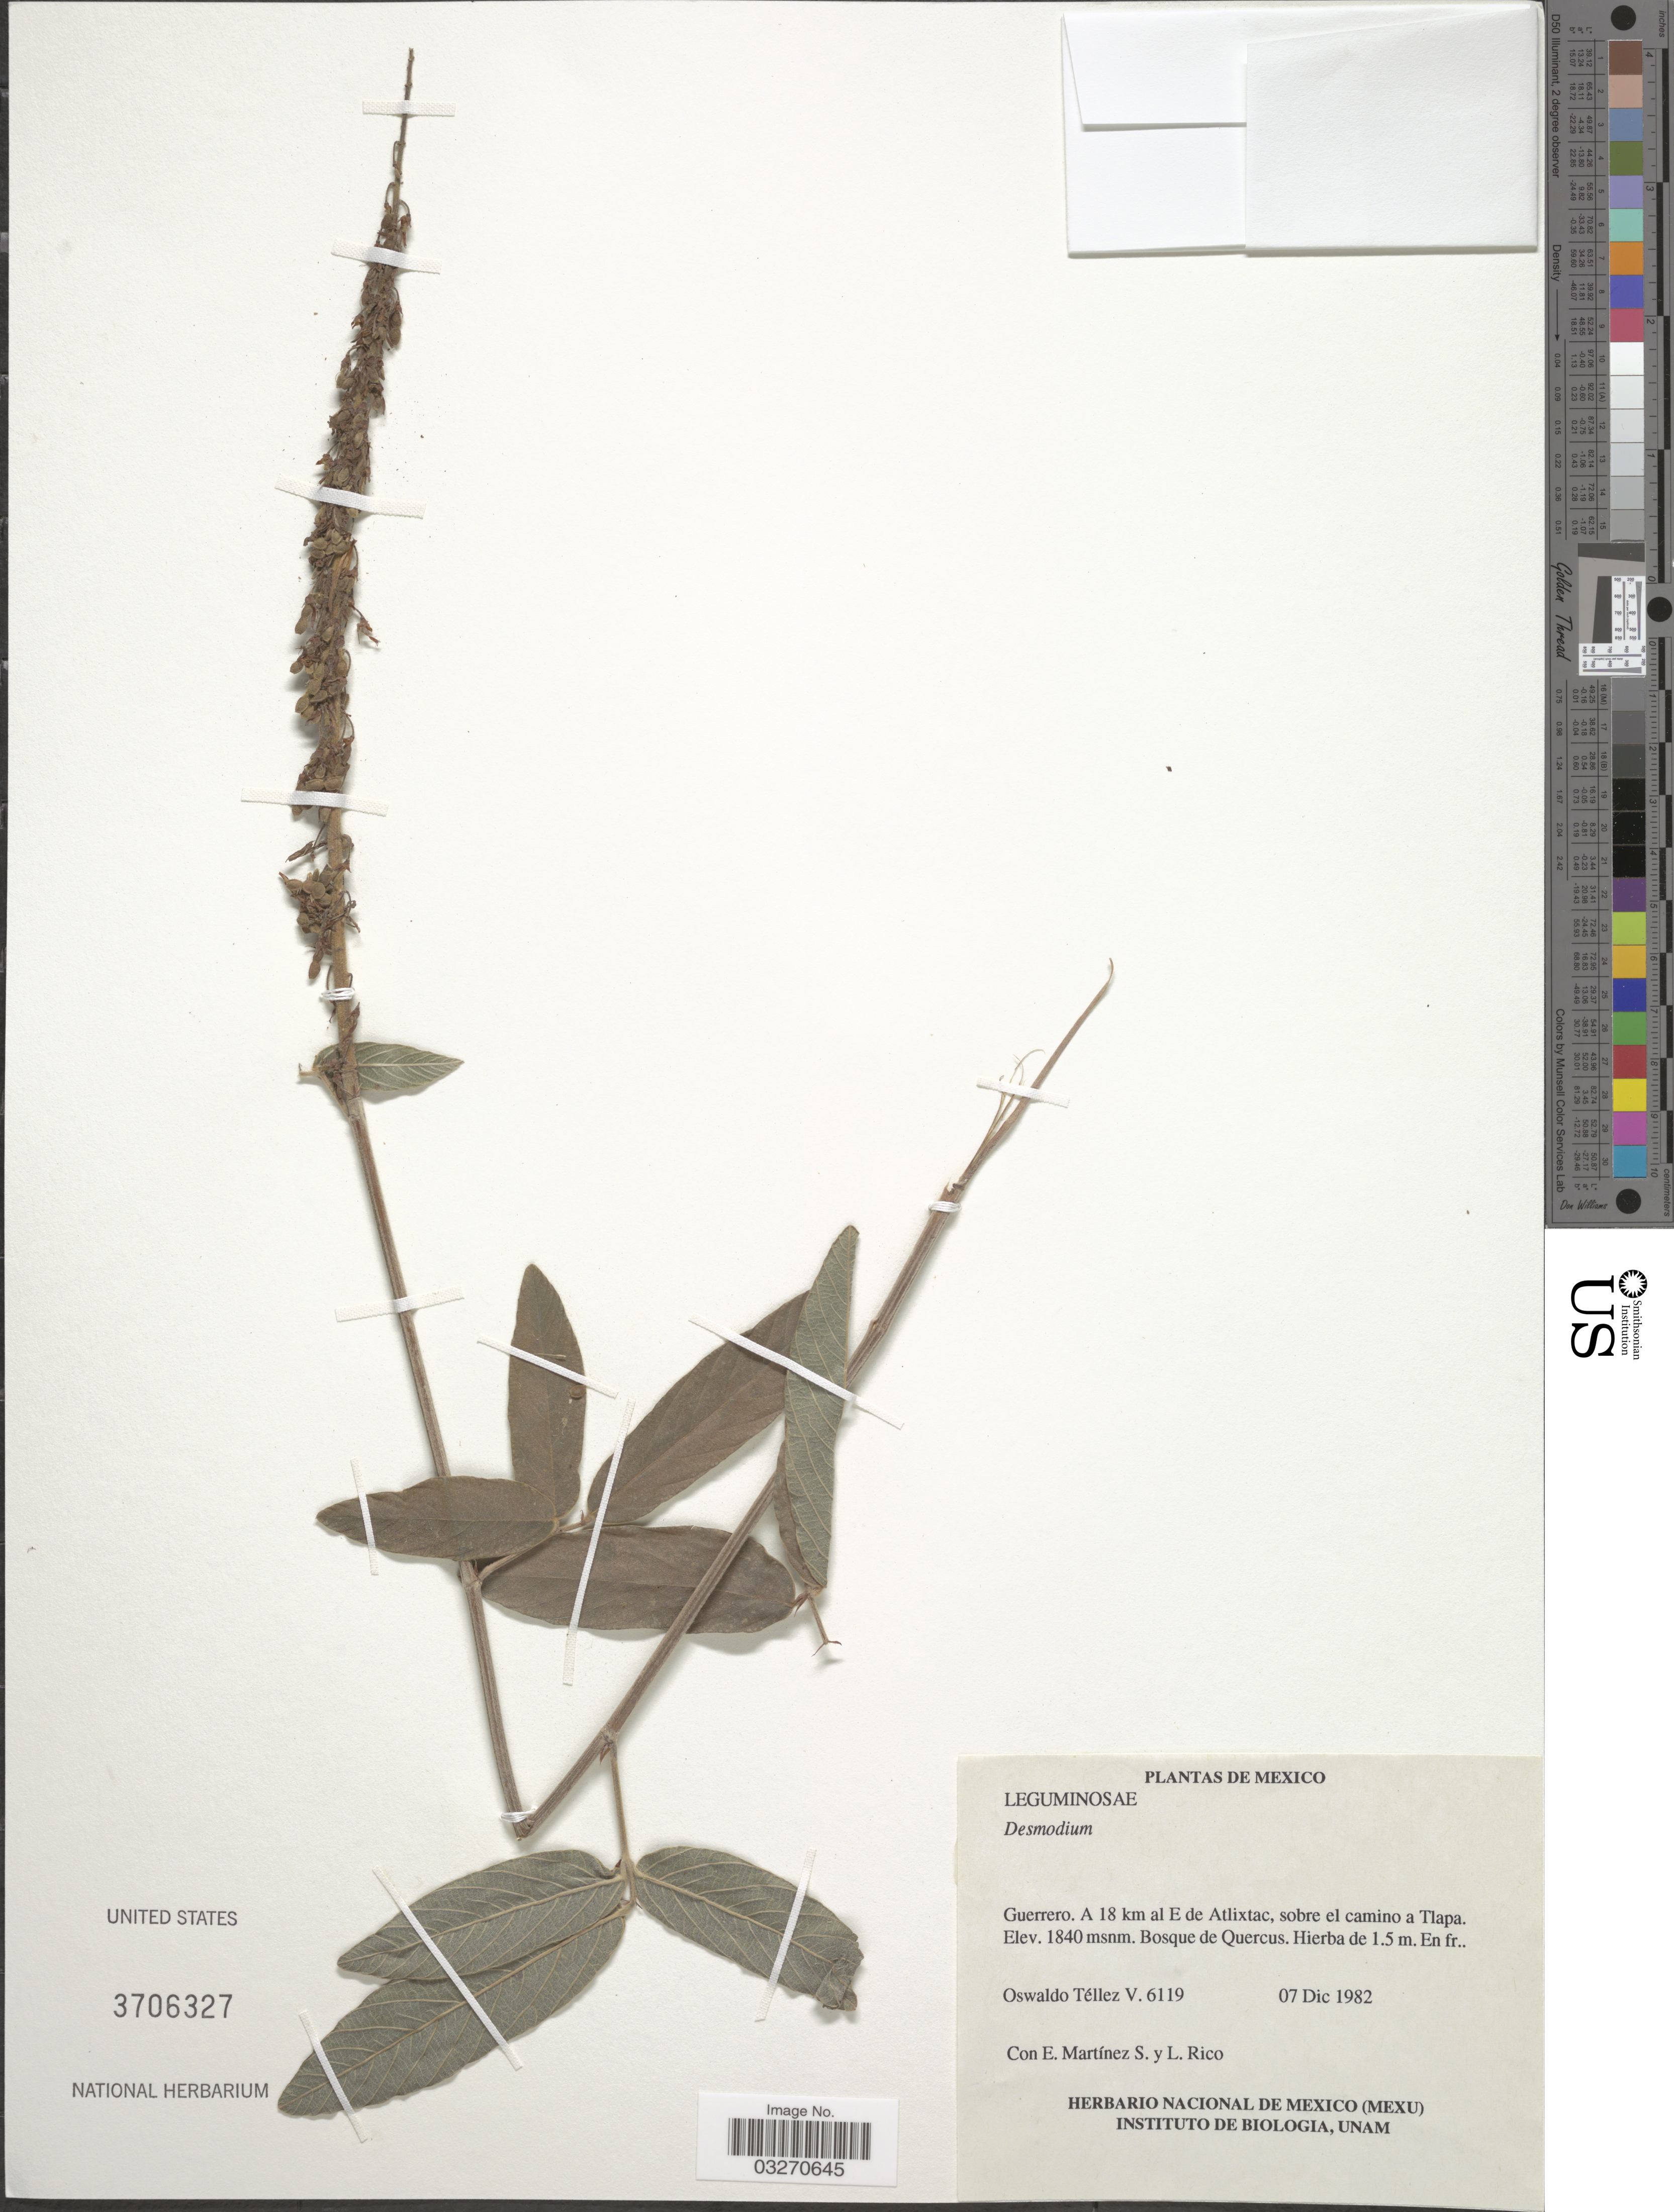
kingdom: Plantae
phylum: Tracheophyta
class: Magnoliopsida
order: Fabales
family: Fabaceae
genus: Desmodium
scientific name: Desmodium sp.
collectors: O. Téllez V., E. M. Martínez S. & L. Rico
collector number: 6119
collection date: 1982-12-07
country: Mexico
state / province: Guerrero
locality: A 18 km al E de Atlixtax, sobre el camino a Tlapa.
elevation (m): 1840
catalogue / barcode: US 3706327